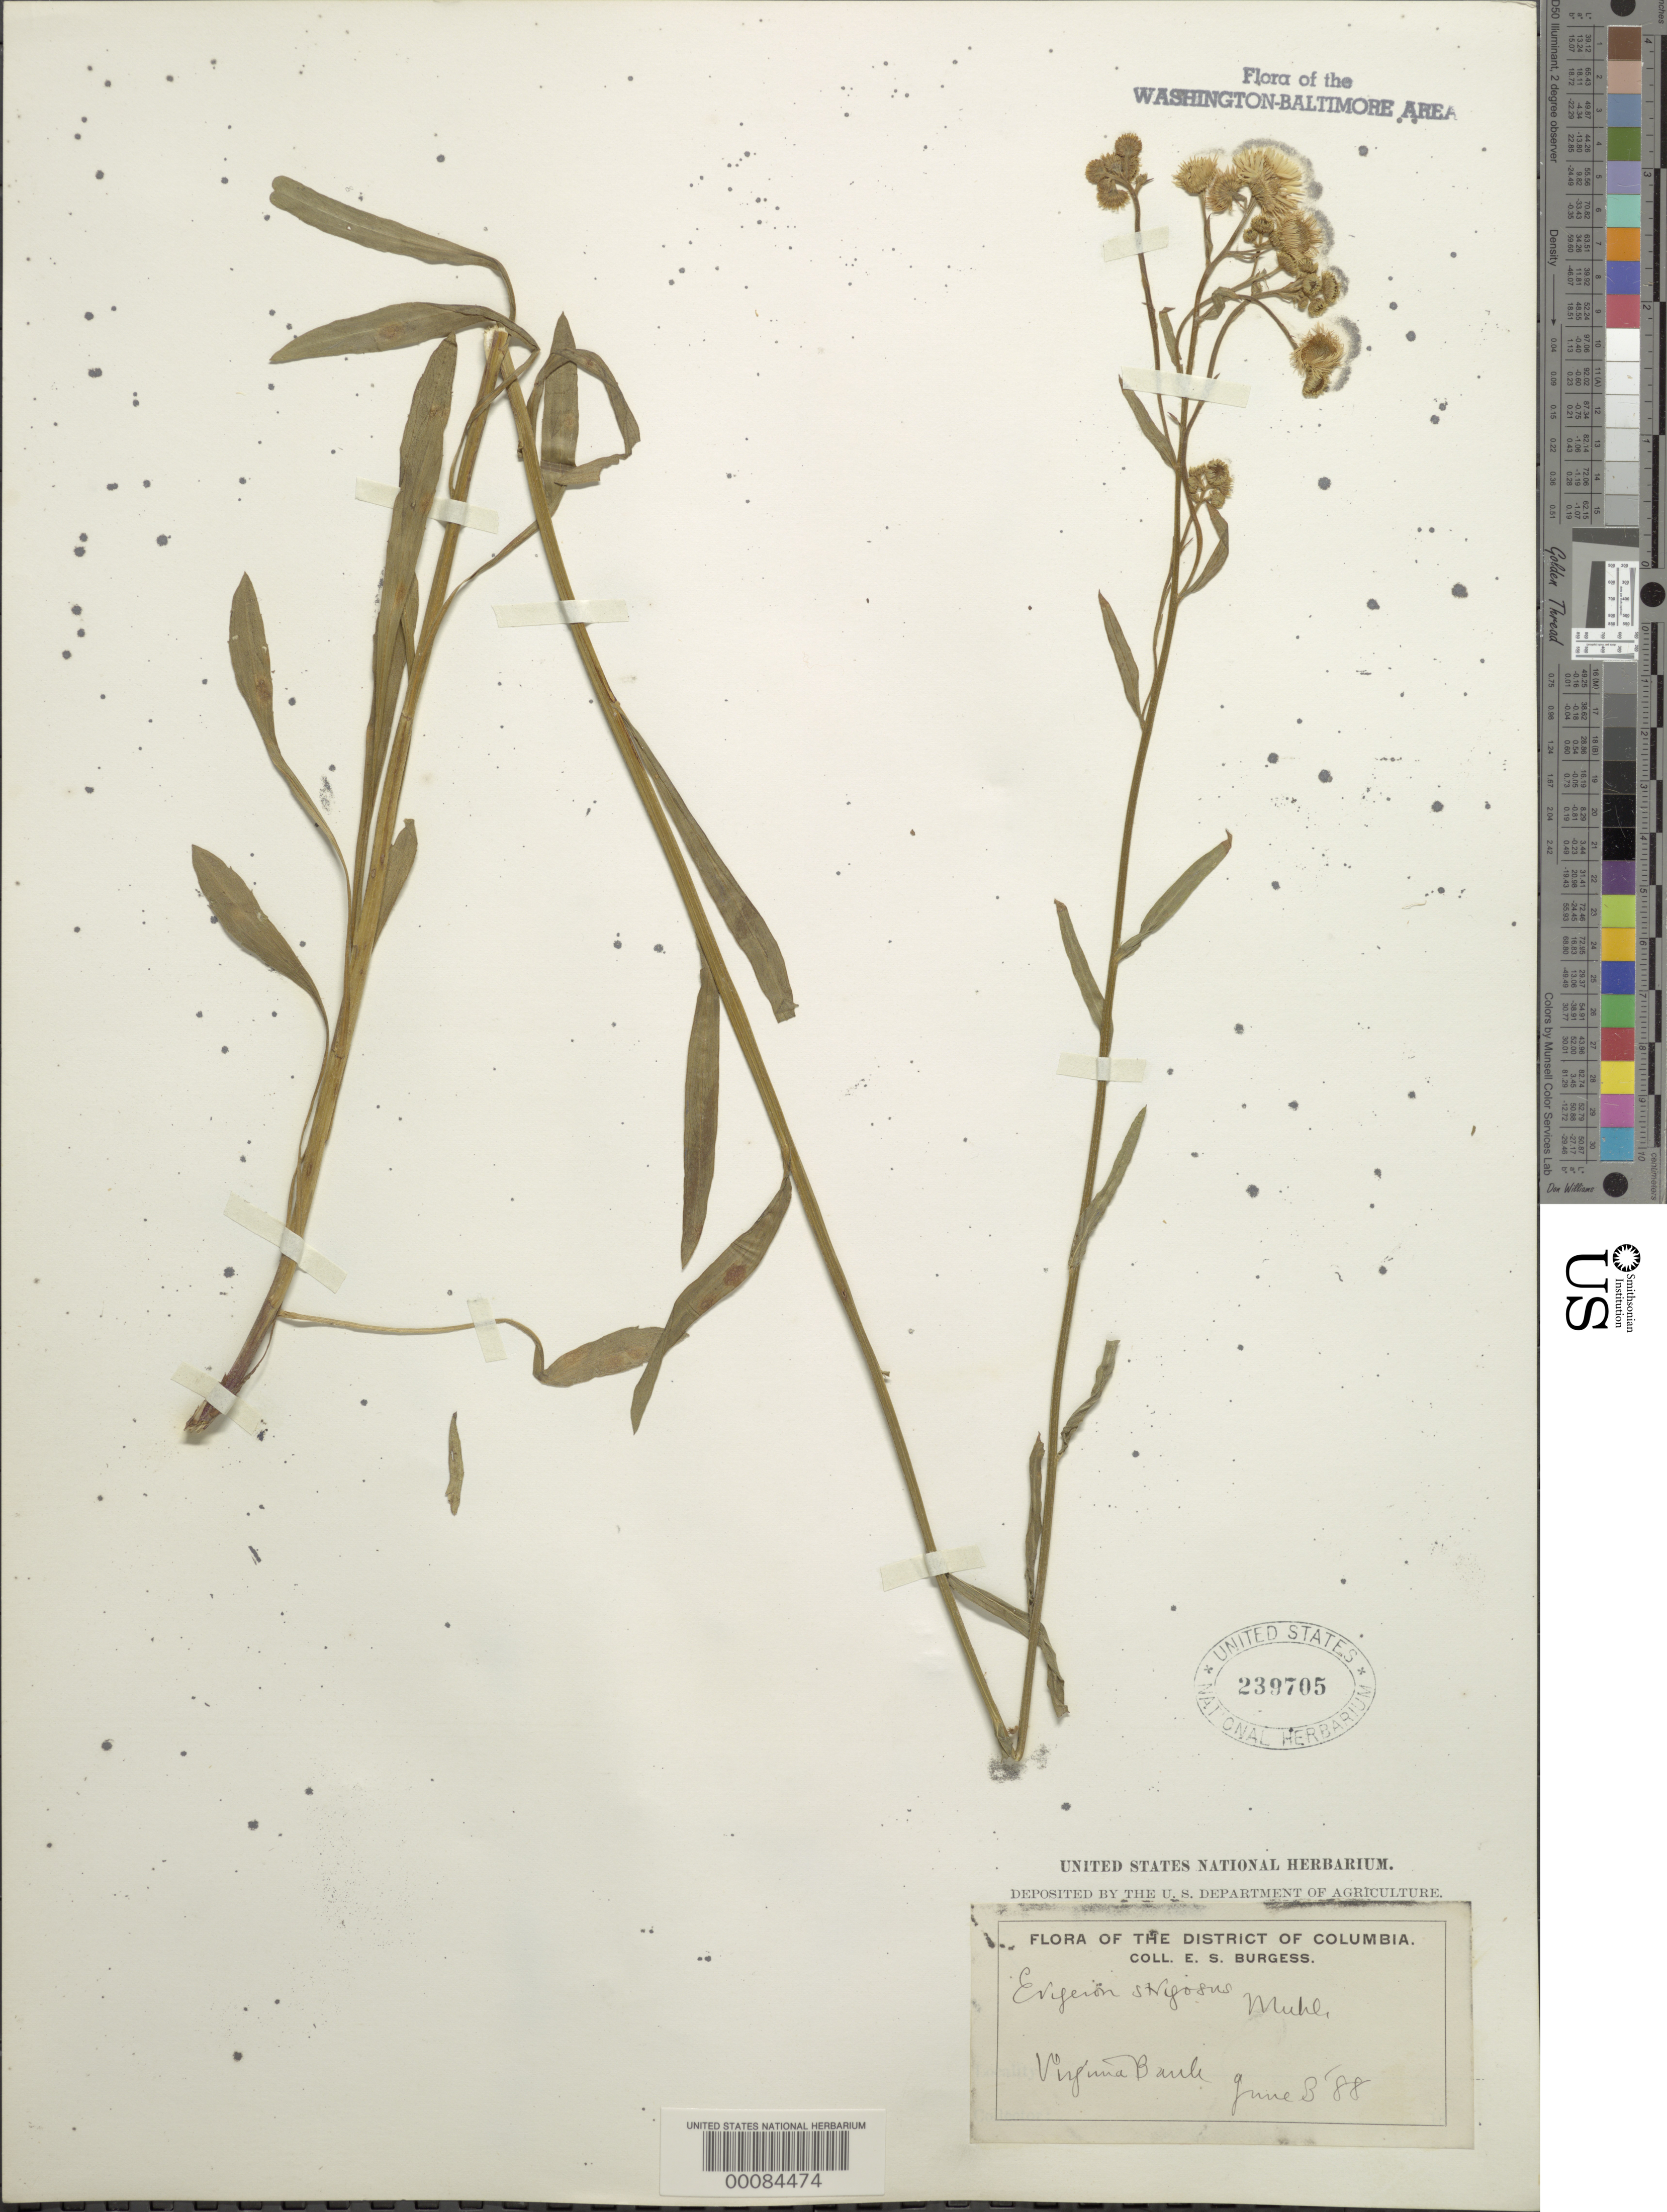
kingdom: Plantae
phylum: Tracheophyta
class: Magnoliopsida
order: Asterales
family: Asteraceae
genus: Erigeron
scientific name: Erigeron strigosus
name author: Muhl. ex Willd.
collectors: E. Burgess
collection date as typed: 03 Jun 1888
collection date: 1888-06-03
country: United States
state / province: Virginia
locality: Virginia bank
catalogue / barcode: US 239705